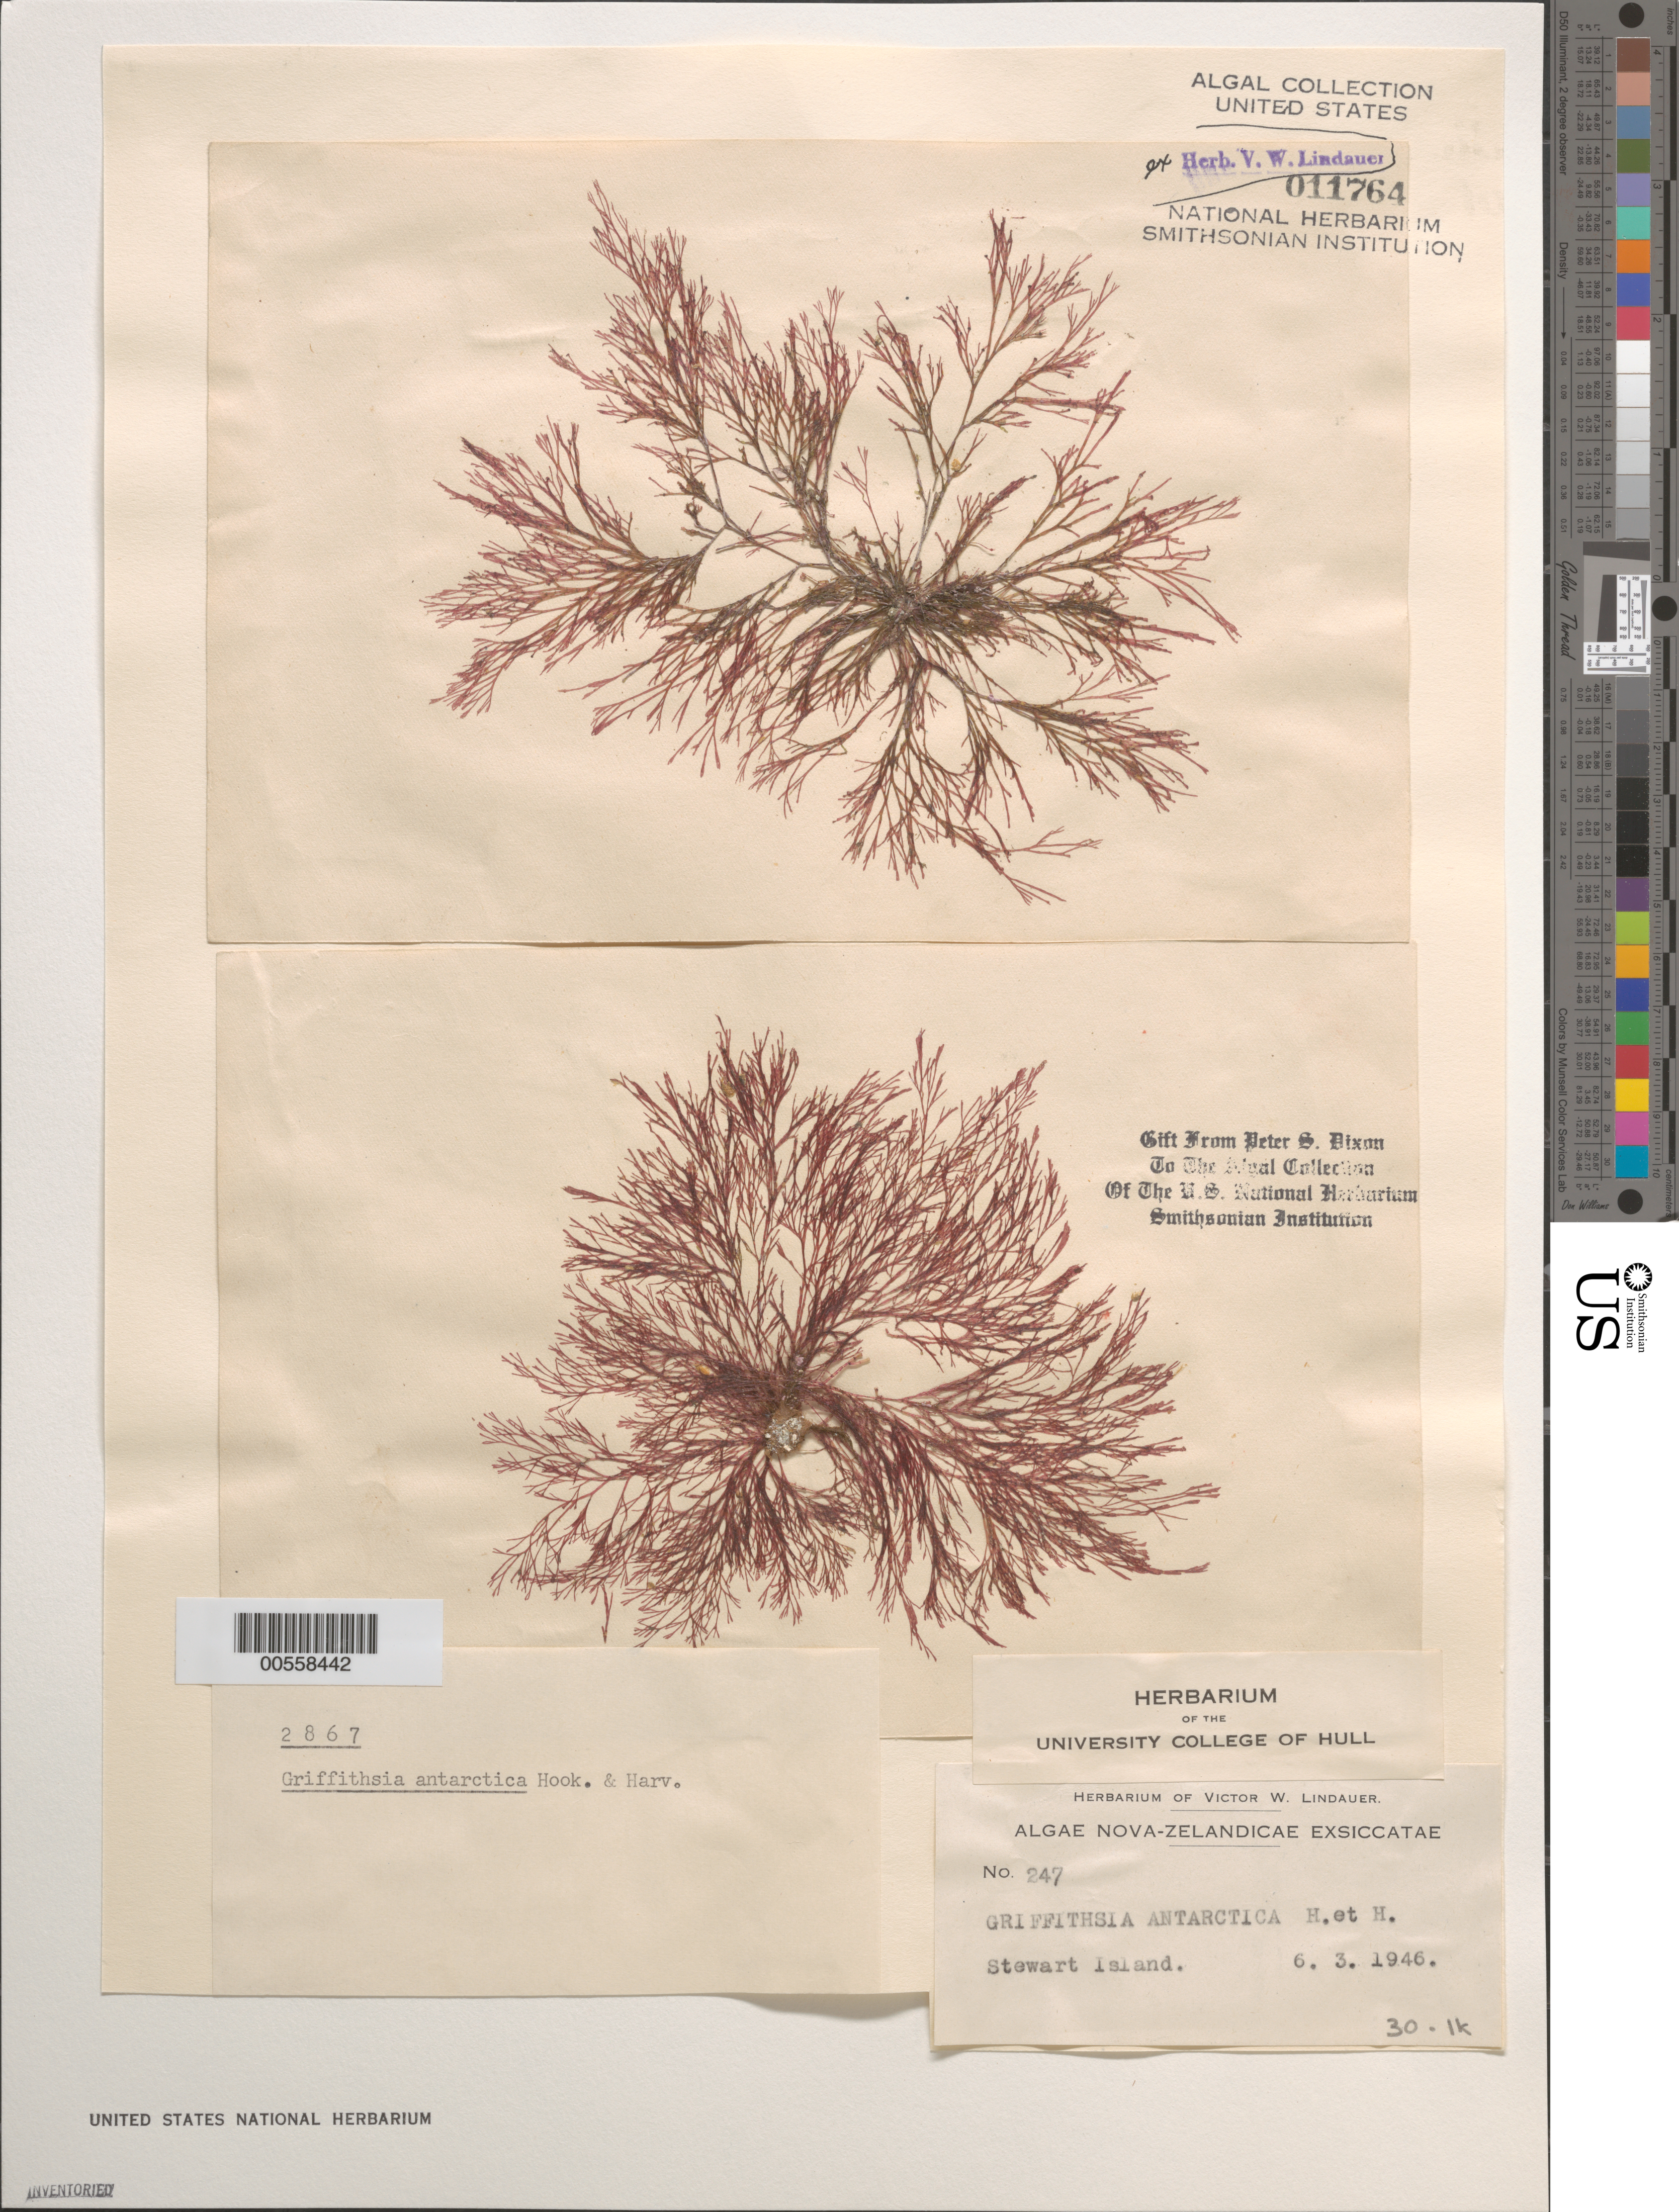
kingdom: Plantae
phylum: Rhodophyta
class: Florideophyceae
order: Ceramiales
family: Wrangeliaceae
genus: Griffithsia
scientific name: Griffithsia antarctica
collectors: V. Lindauer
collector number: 247 & PSD 2867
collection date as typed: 06 Mar 1946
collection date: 1946-03-06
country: New Zealand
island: Stewart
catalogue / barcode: US 11764